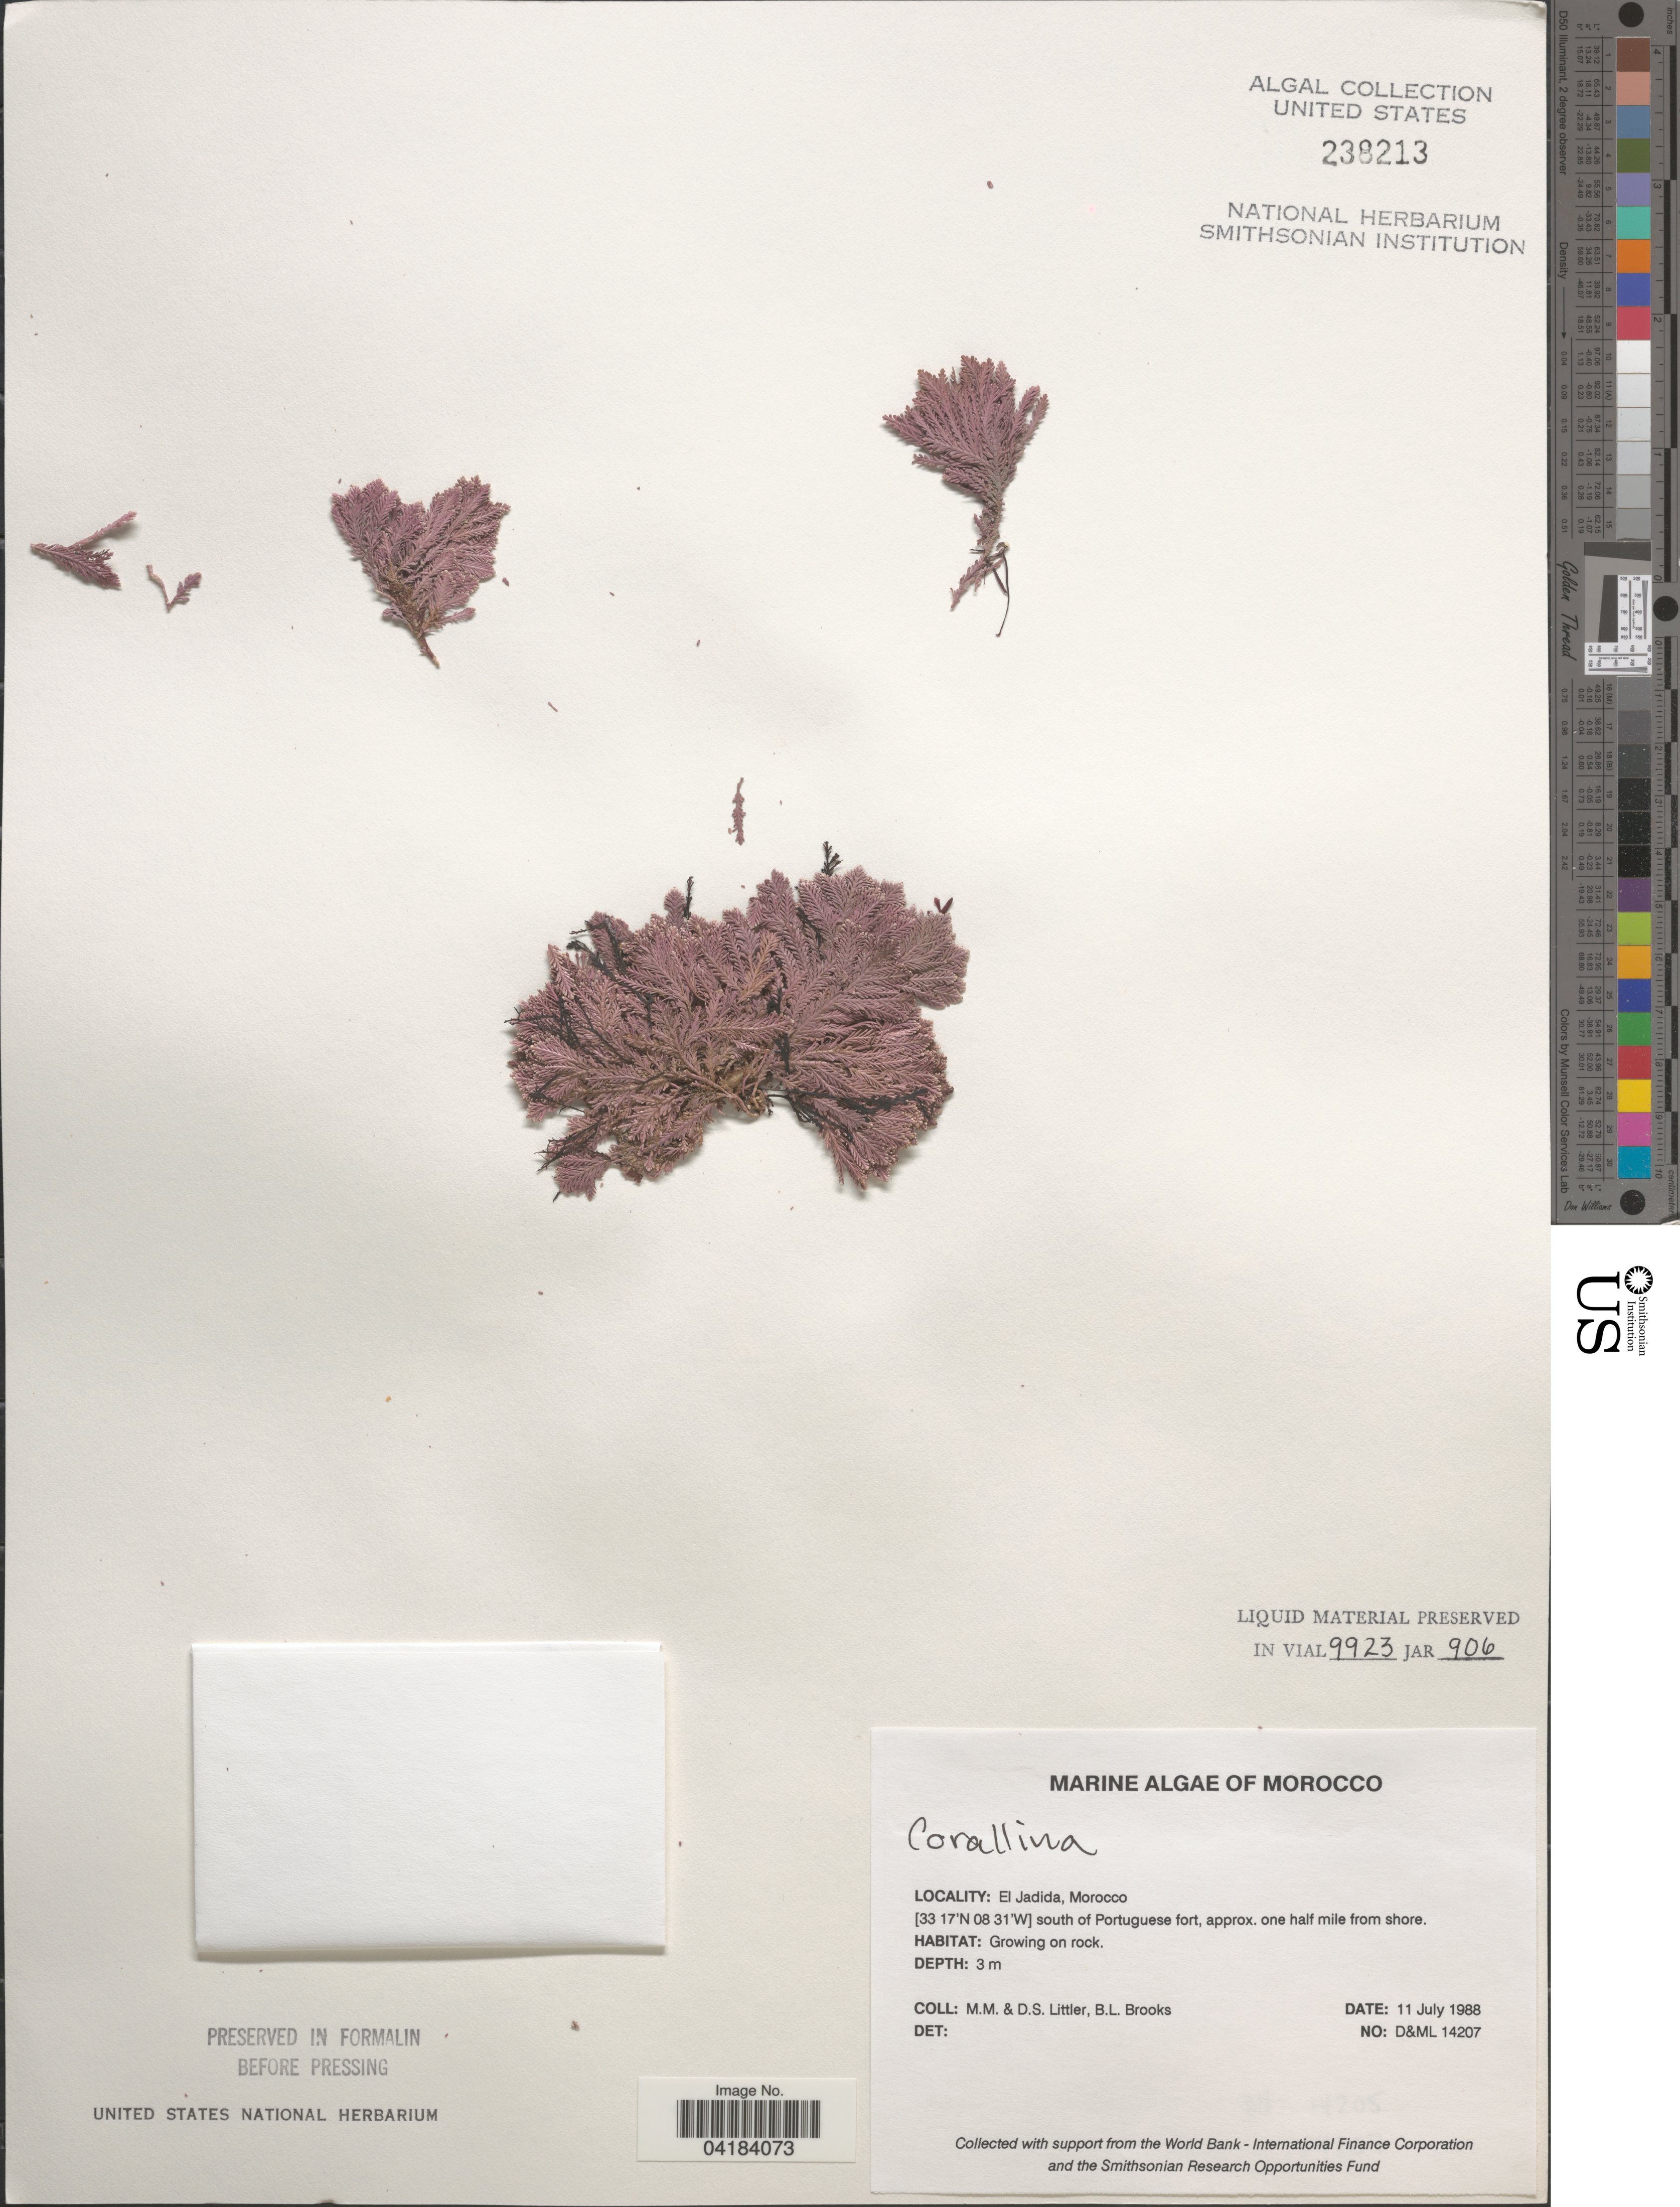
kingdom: Plantae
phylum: Rhodophyta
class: Florideophyceae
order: Corallinales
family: Corallinaceae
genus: Corallina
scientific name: Corallina sp.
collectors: D. S. Littler & B. Brooks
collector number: D&ML14207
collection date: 1988-07-11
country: Morocco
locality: El Jadida. South of Portuguese fort, approx. one half mile from shore.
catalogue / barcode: US 238213